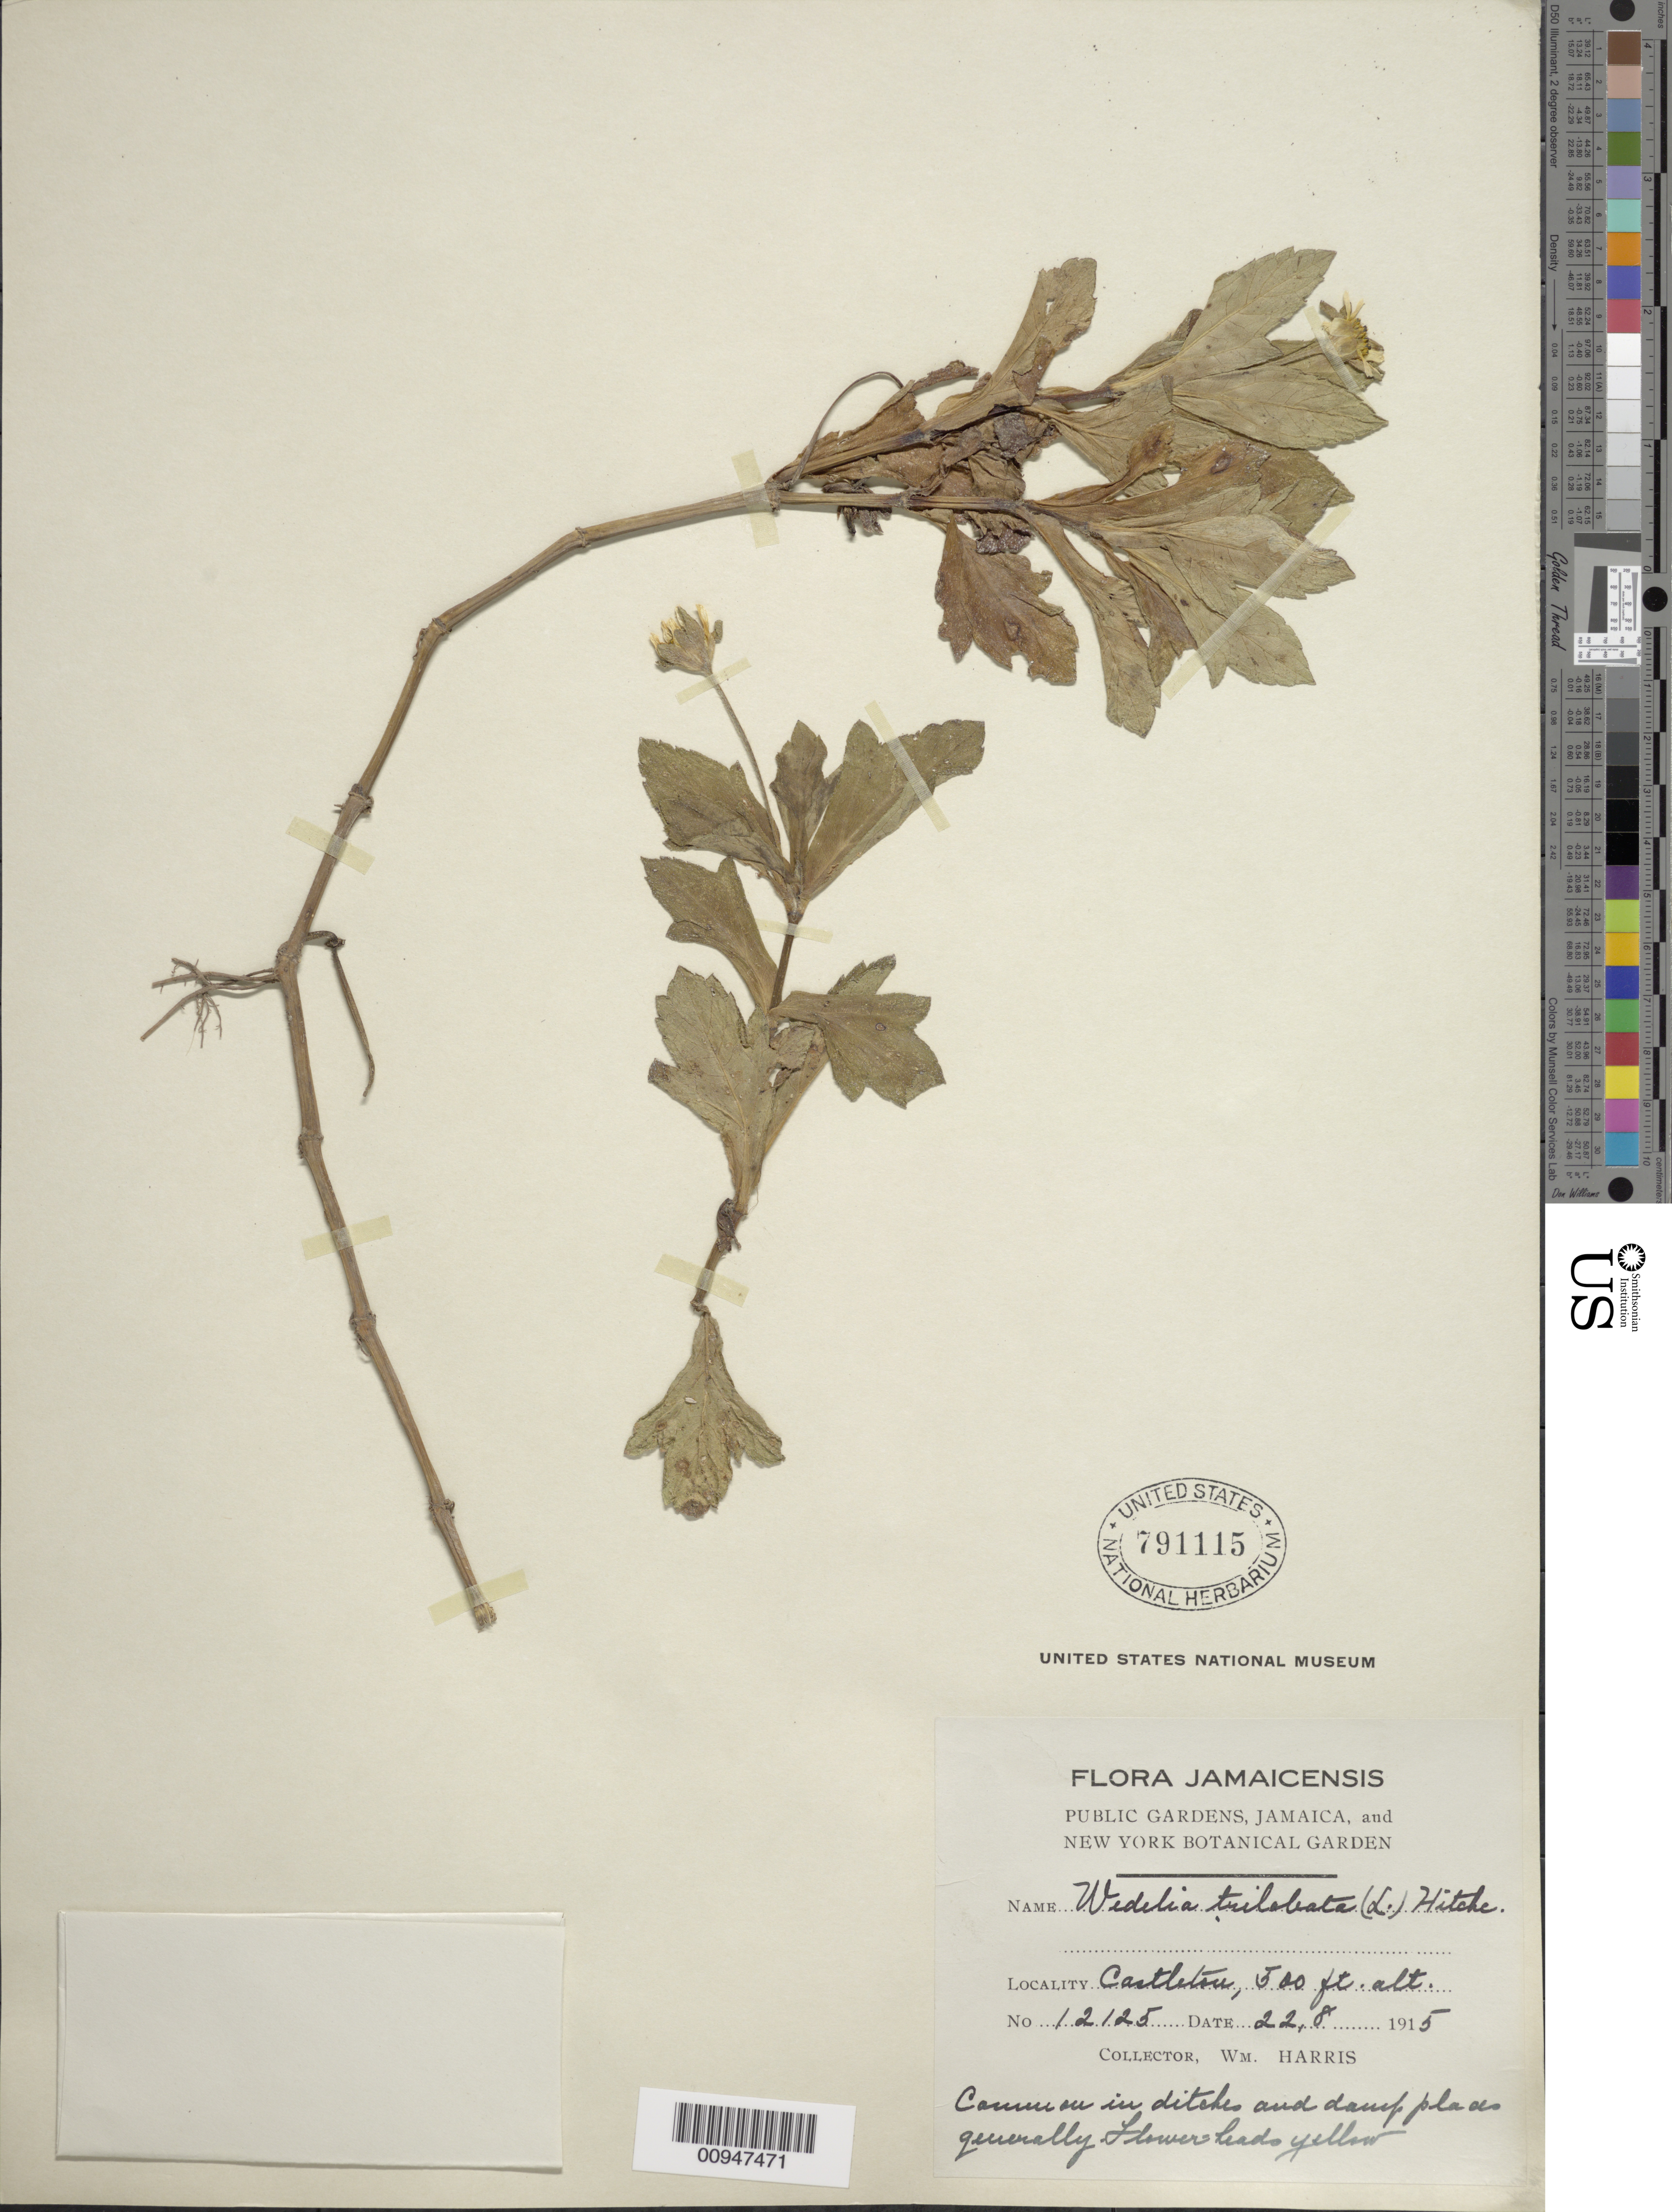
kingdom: Plantae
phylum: Tracheophyta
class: Magnoliopsida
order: Asterales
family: Asteraceae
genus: Sphagneticola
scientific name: Sphagneticola trilobata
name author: (L.) Pruski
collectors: W. H. Harris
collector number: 12125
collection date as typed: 22 Aug 1915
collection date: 1915-08-22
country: Jamaica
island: Jamaica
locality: Castleton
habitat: In ditches and damp places generally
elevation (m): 152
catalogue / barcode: US 791115